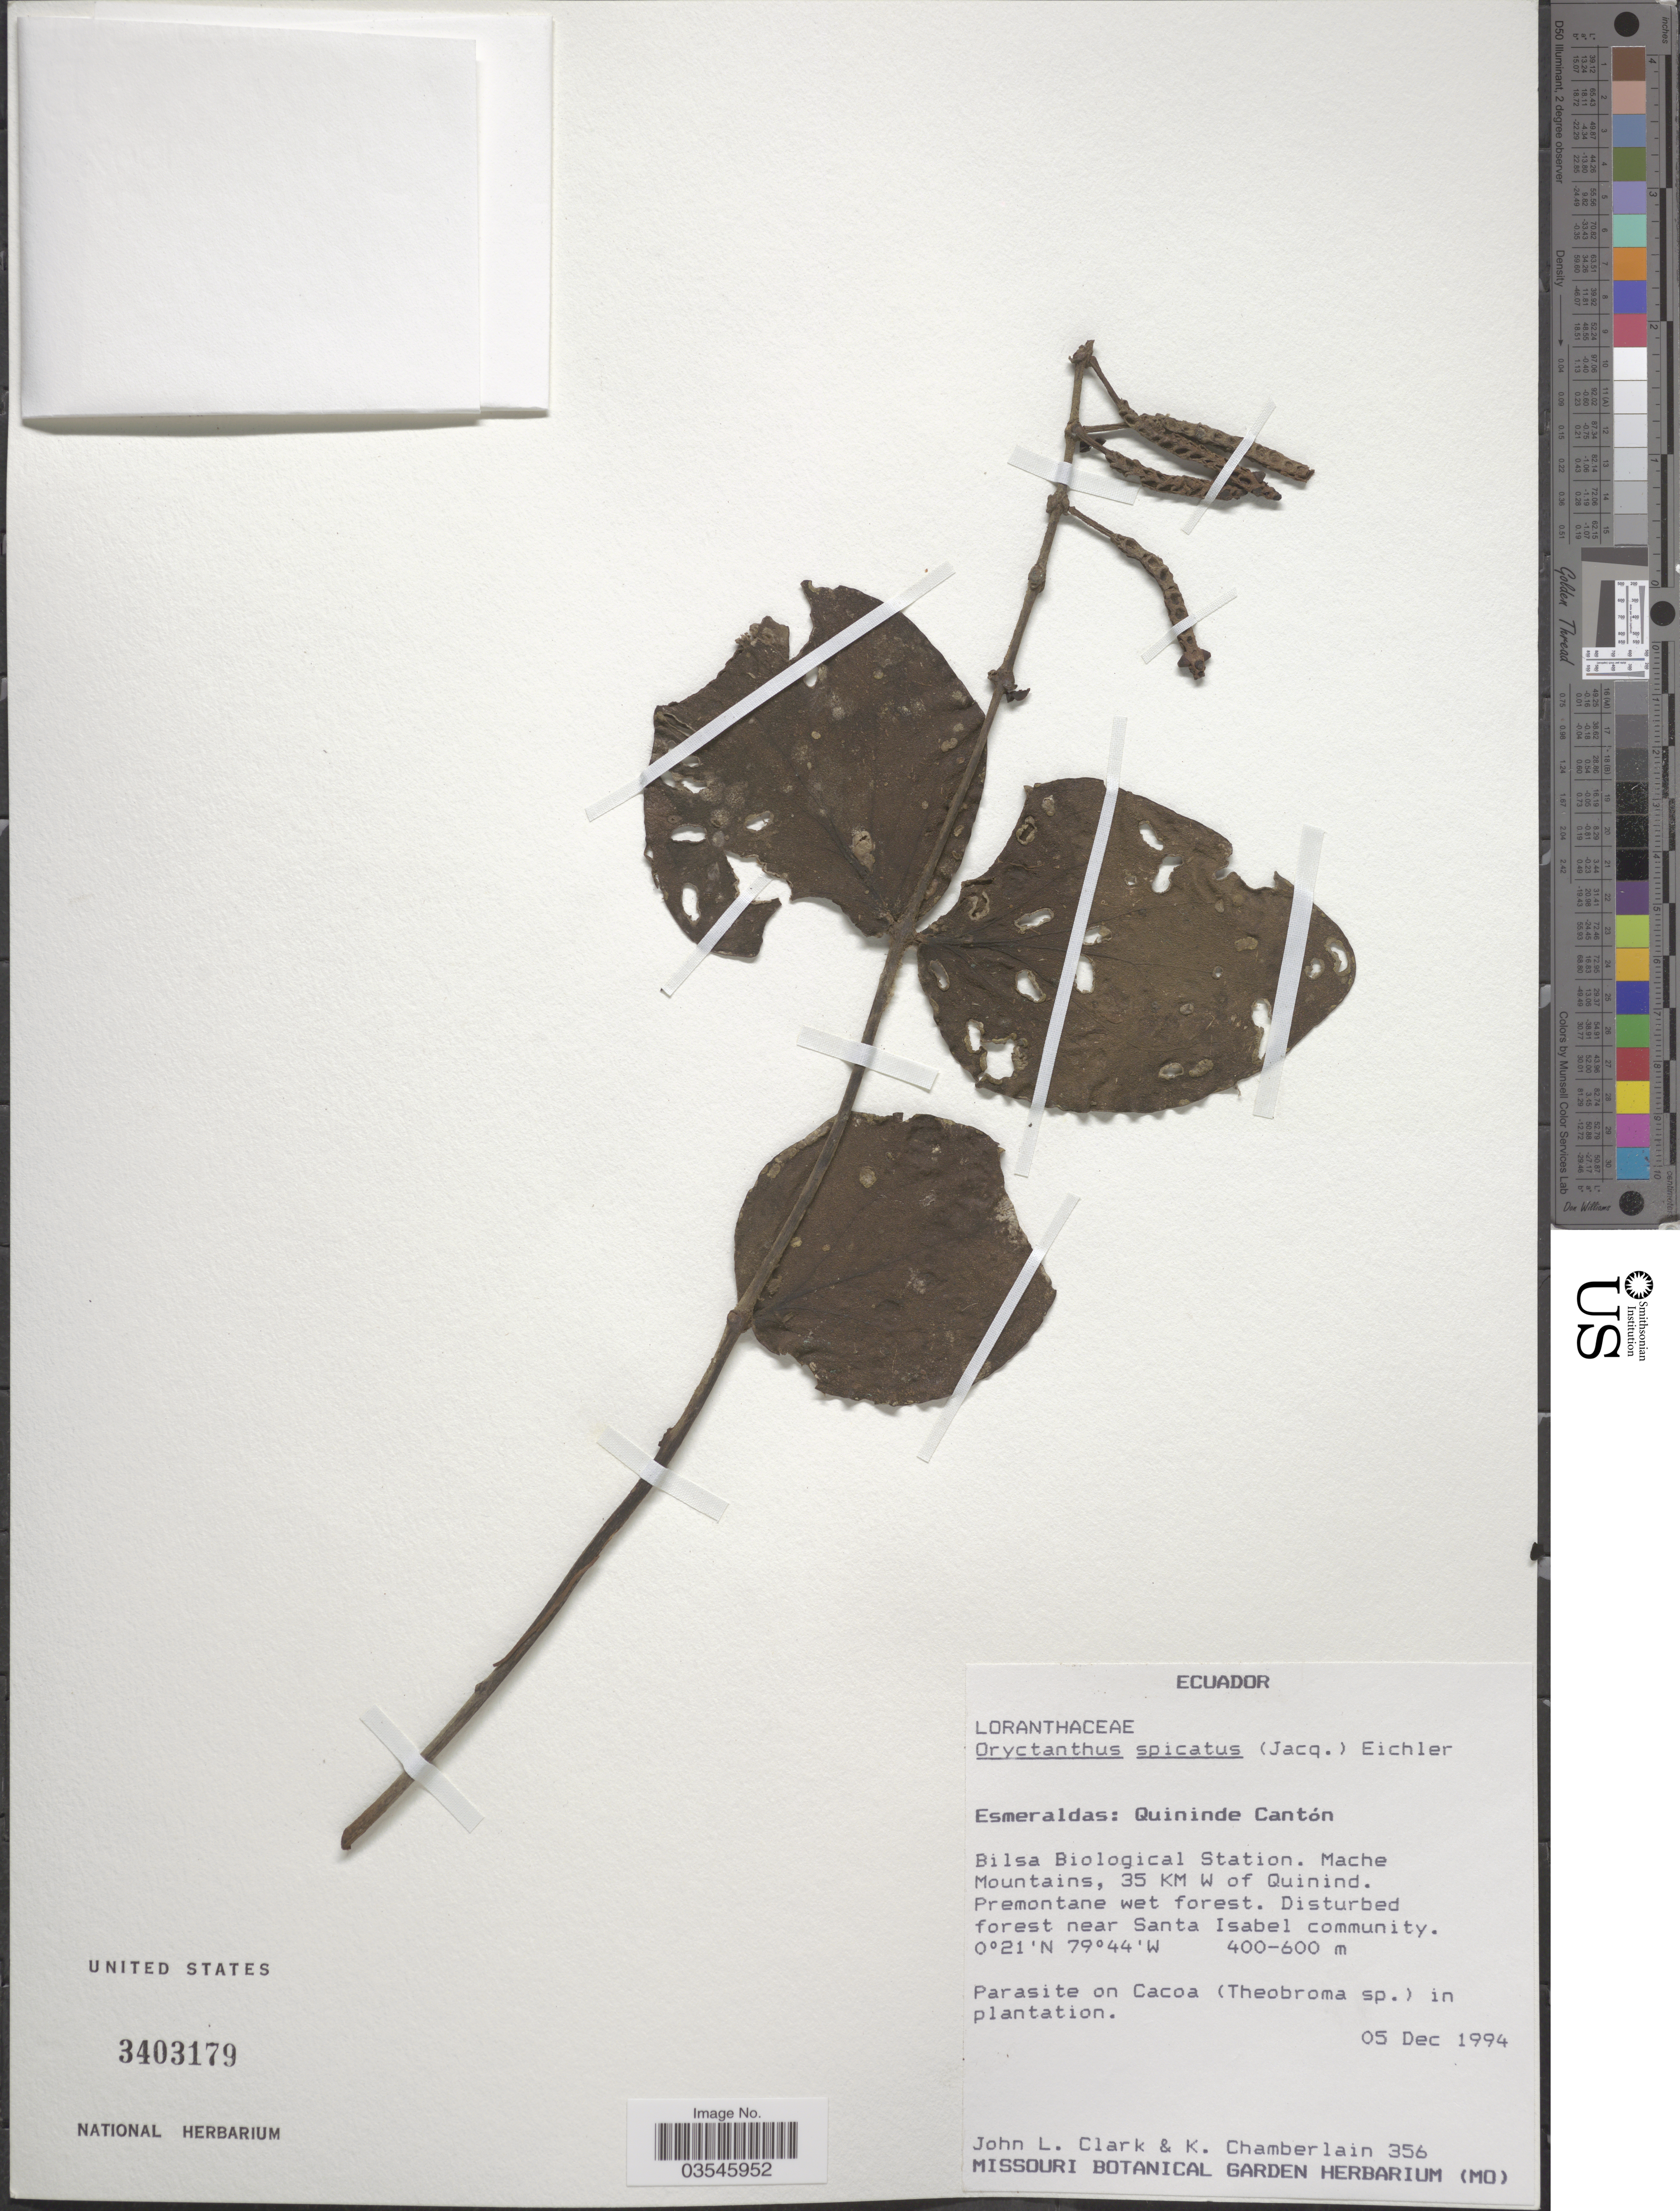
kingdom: Plantae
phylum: Tracheophyta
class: Magnoliopsida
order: Santalales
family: Loranthaceae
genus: Oryctanthus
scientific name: Oryctanthus alveolatus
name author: (Kunth) Kuijt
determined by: Caraballo-Ortiz, Marcos A., (MISS), University of Mississippi (UNITED STATES)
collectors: J. L. Clark & K. Chamberlain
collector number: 356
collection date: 1994-12-05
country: Ecuador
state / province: Esmeraldas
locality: Quininde Cantón. Bilsa Biological Station. Mache Mountains, 35 KM W of Quinind. Near Santa Isabel community.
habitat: Premontane wet forest. Disturbed forest. In plantation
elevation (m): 400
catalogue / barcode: US 3403179